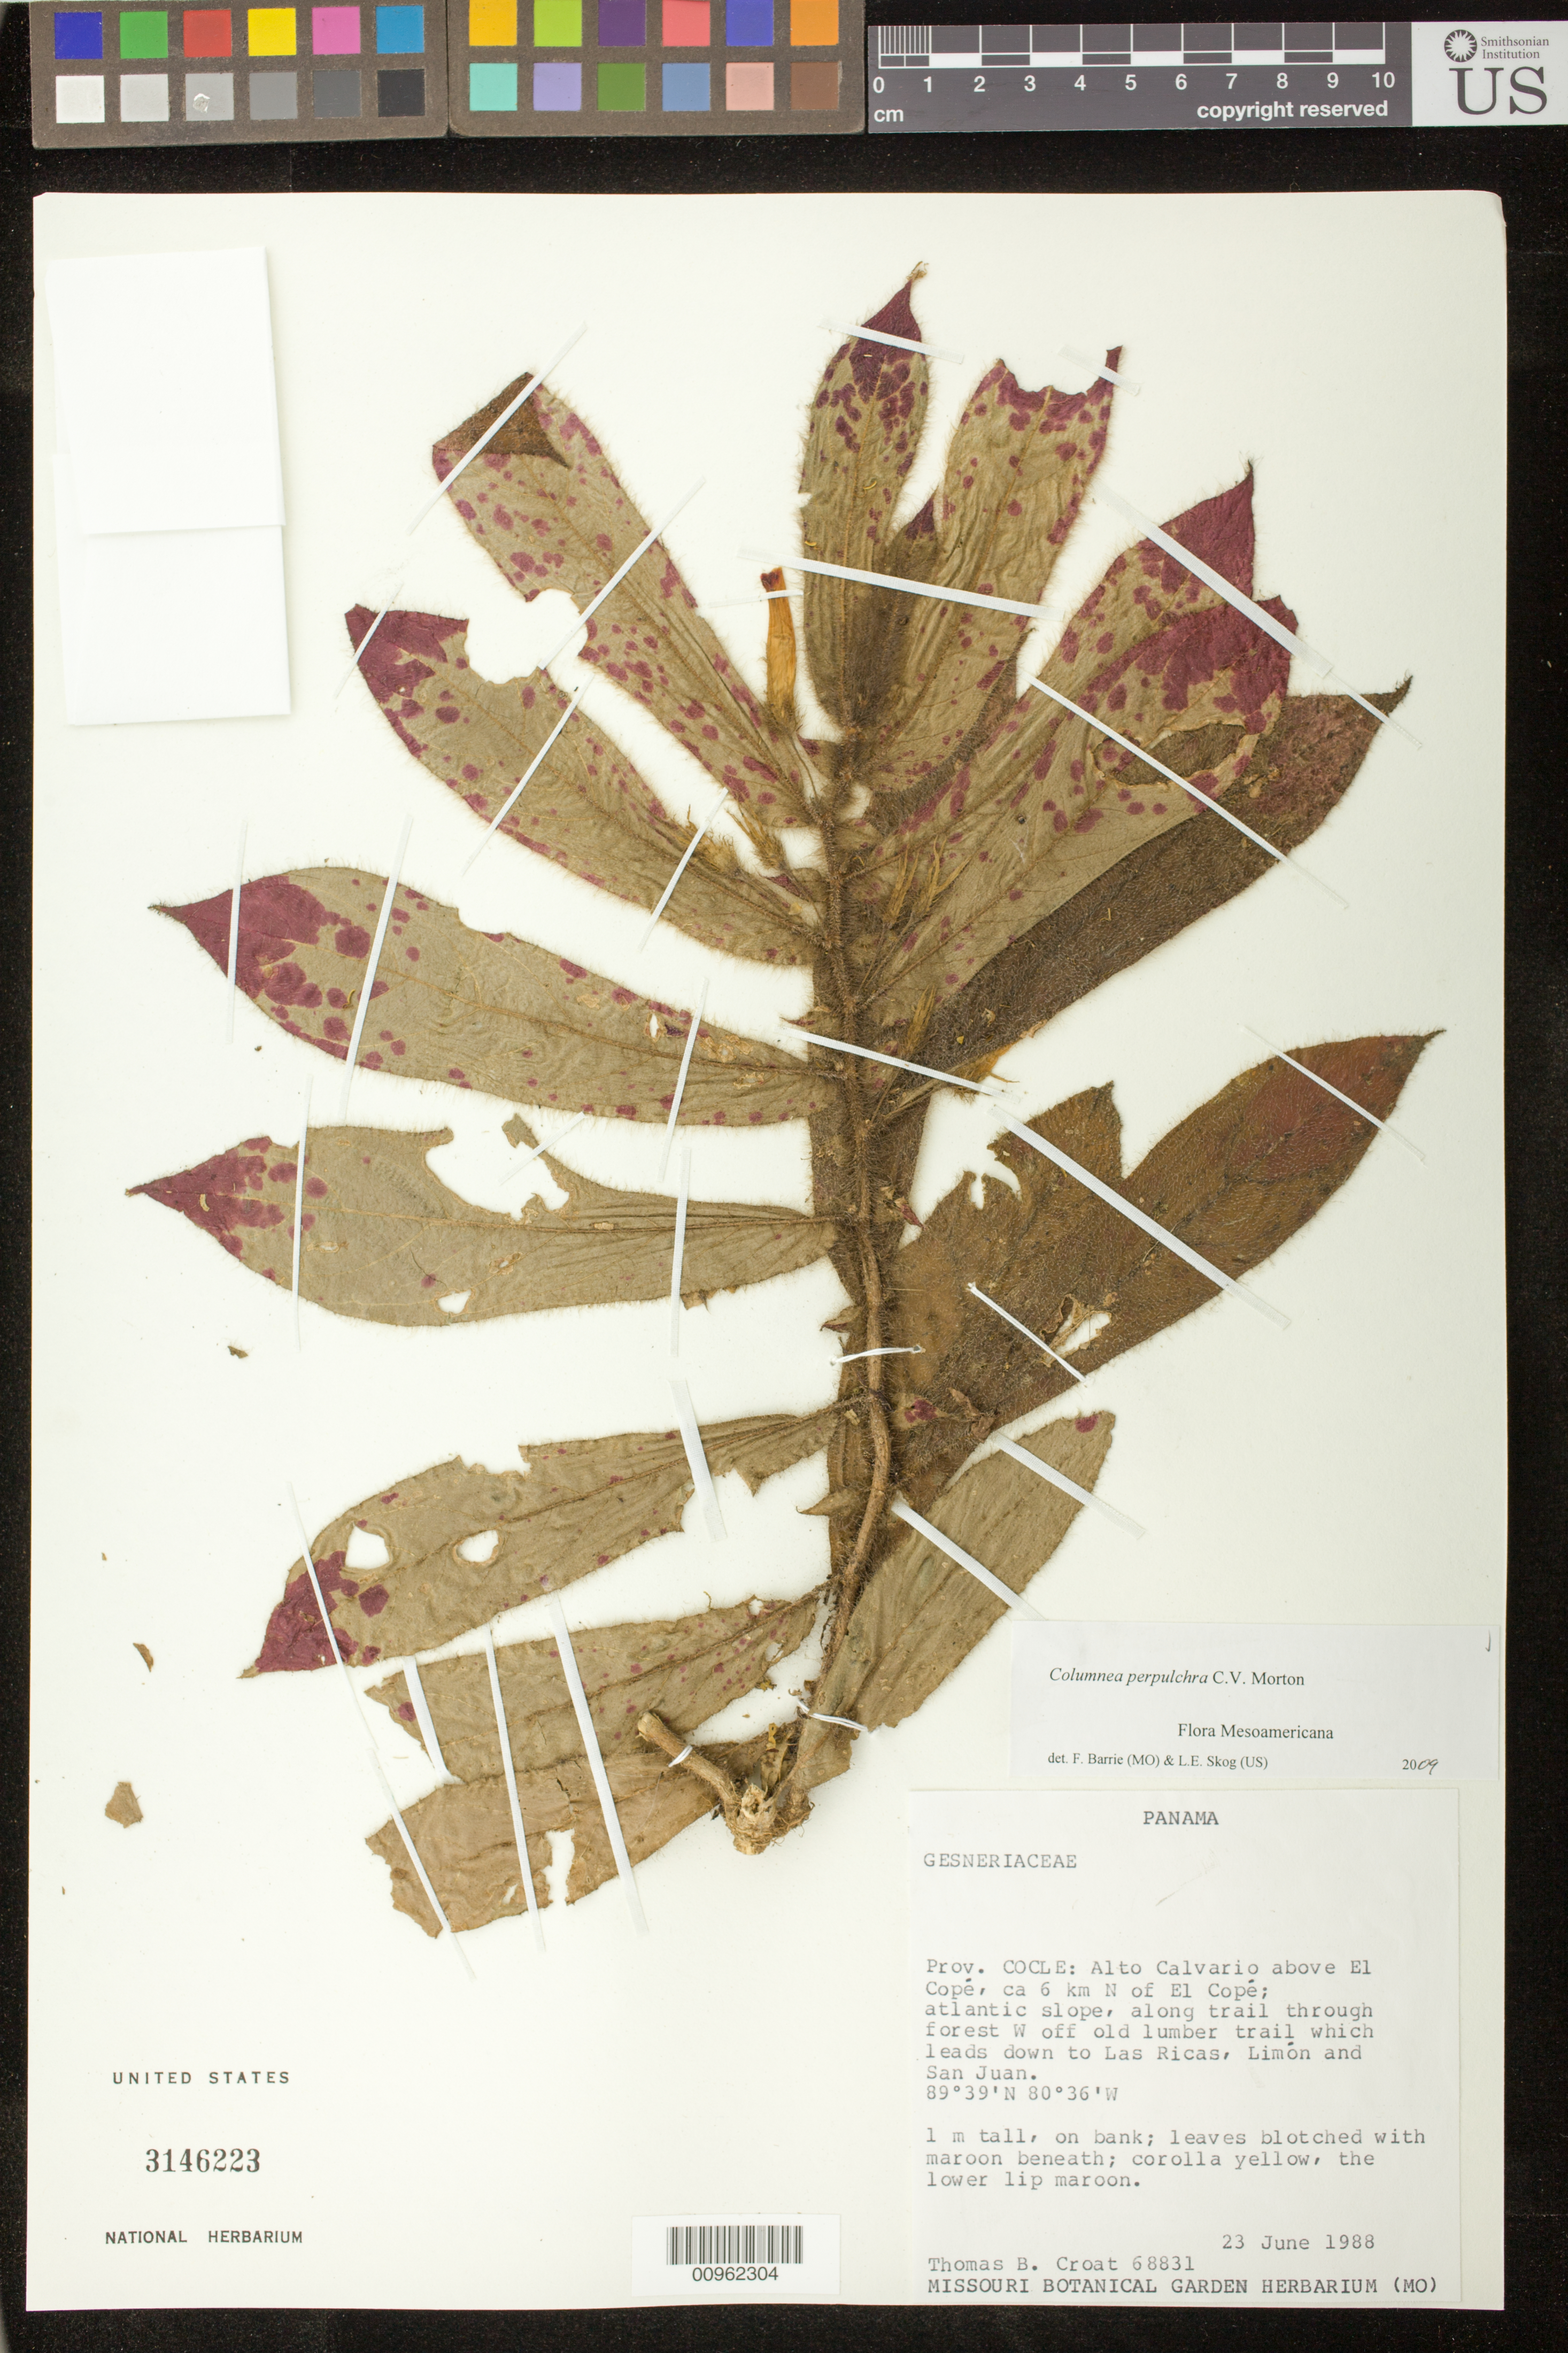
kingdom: Plantae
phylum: Tracheophyta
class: Magnoliopsida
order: Lamiales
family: Gesneriaceae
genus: Columnea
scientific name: Columnea perpulchra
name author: C.V. Morton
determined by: Barrie, F. R.; Skog, Laurence E.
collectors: T. B. Croat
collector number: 68831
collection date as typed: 23 Jun 1988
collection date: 1988-06-23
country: Panama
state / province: Coclé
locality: Prov. Coclé: Alto Calvario above El Copé, ca 6 km N of El Copé; atlantic slope, along trail through forest W off old lmber trail which leads down to Las Ricas, Limón and San Juan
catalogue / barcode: US 3146223